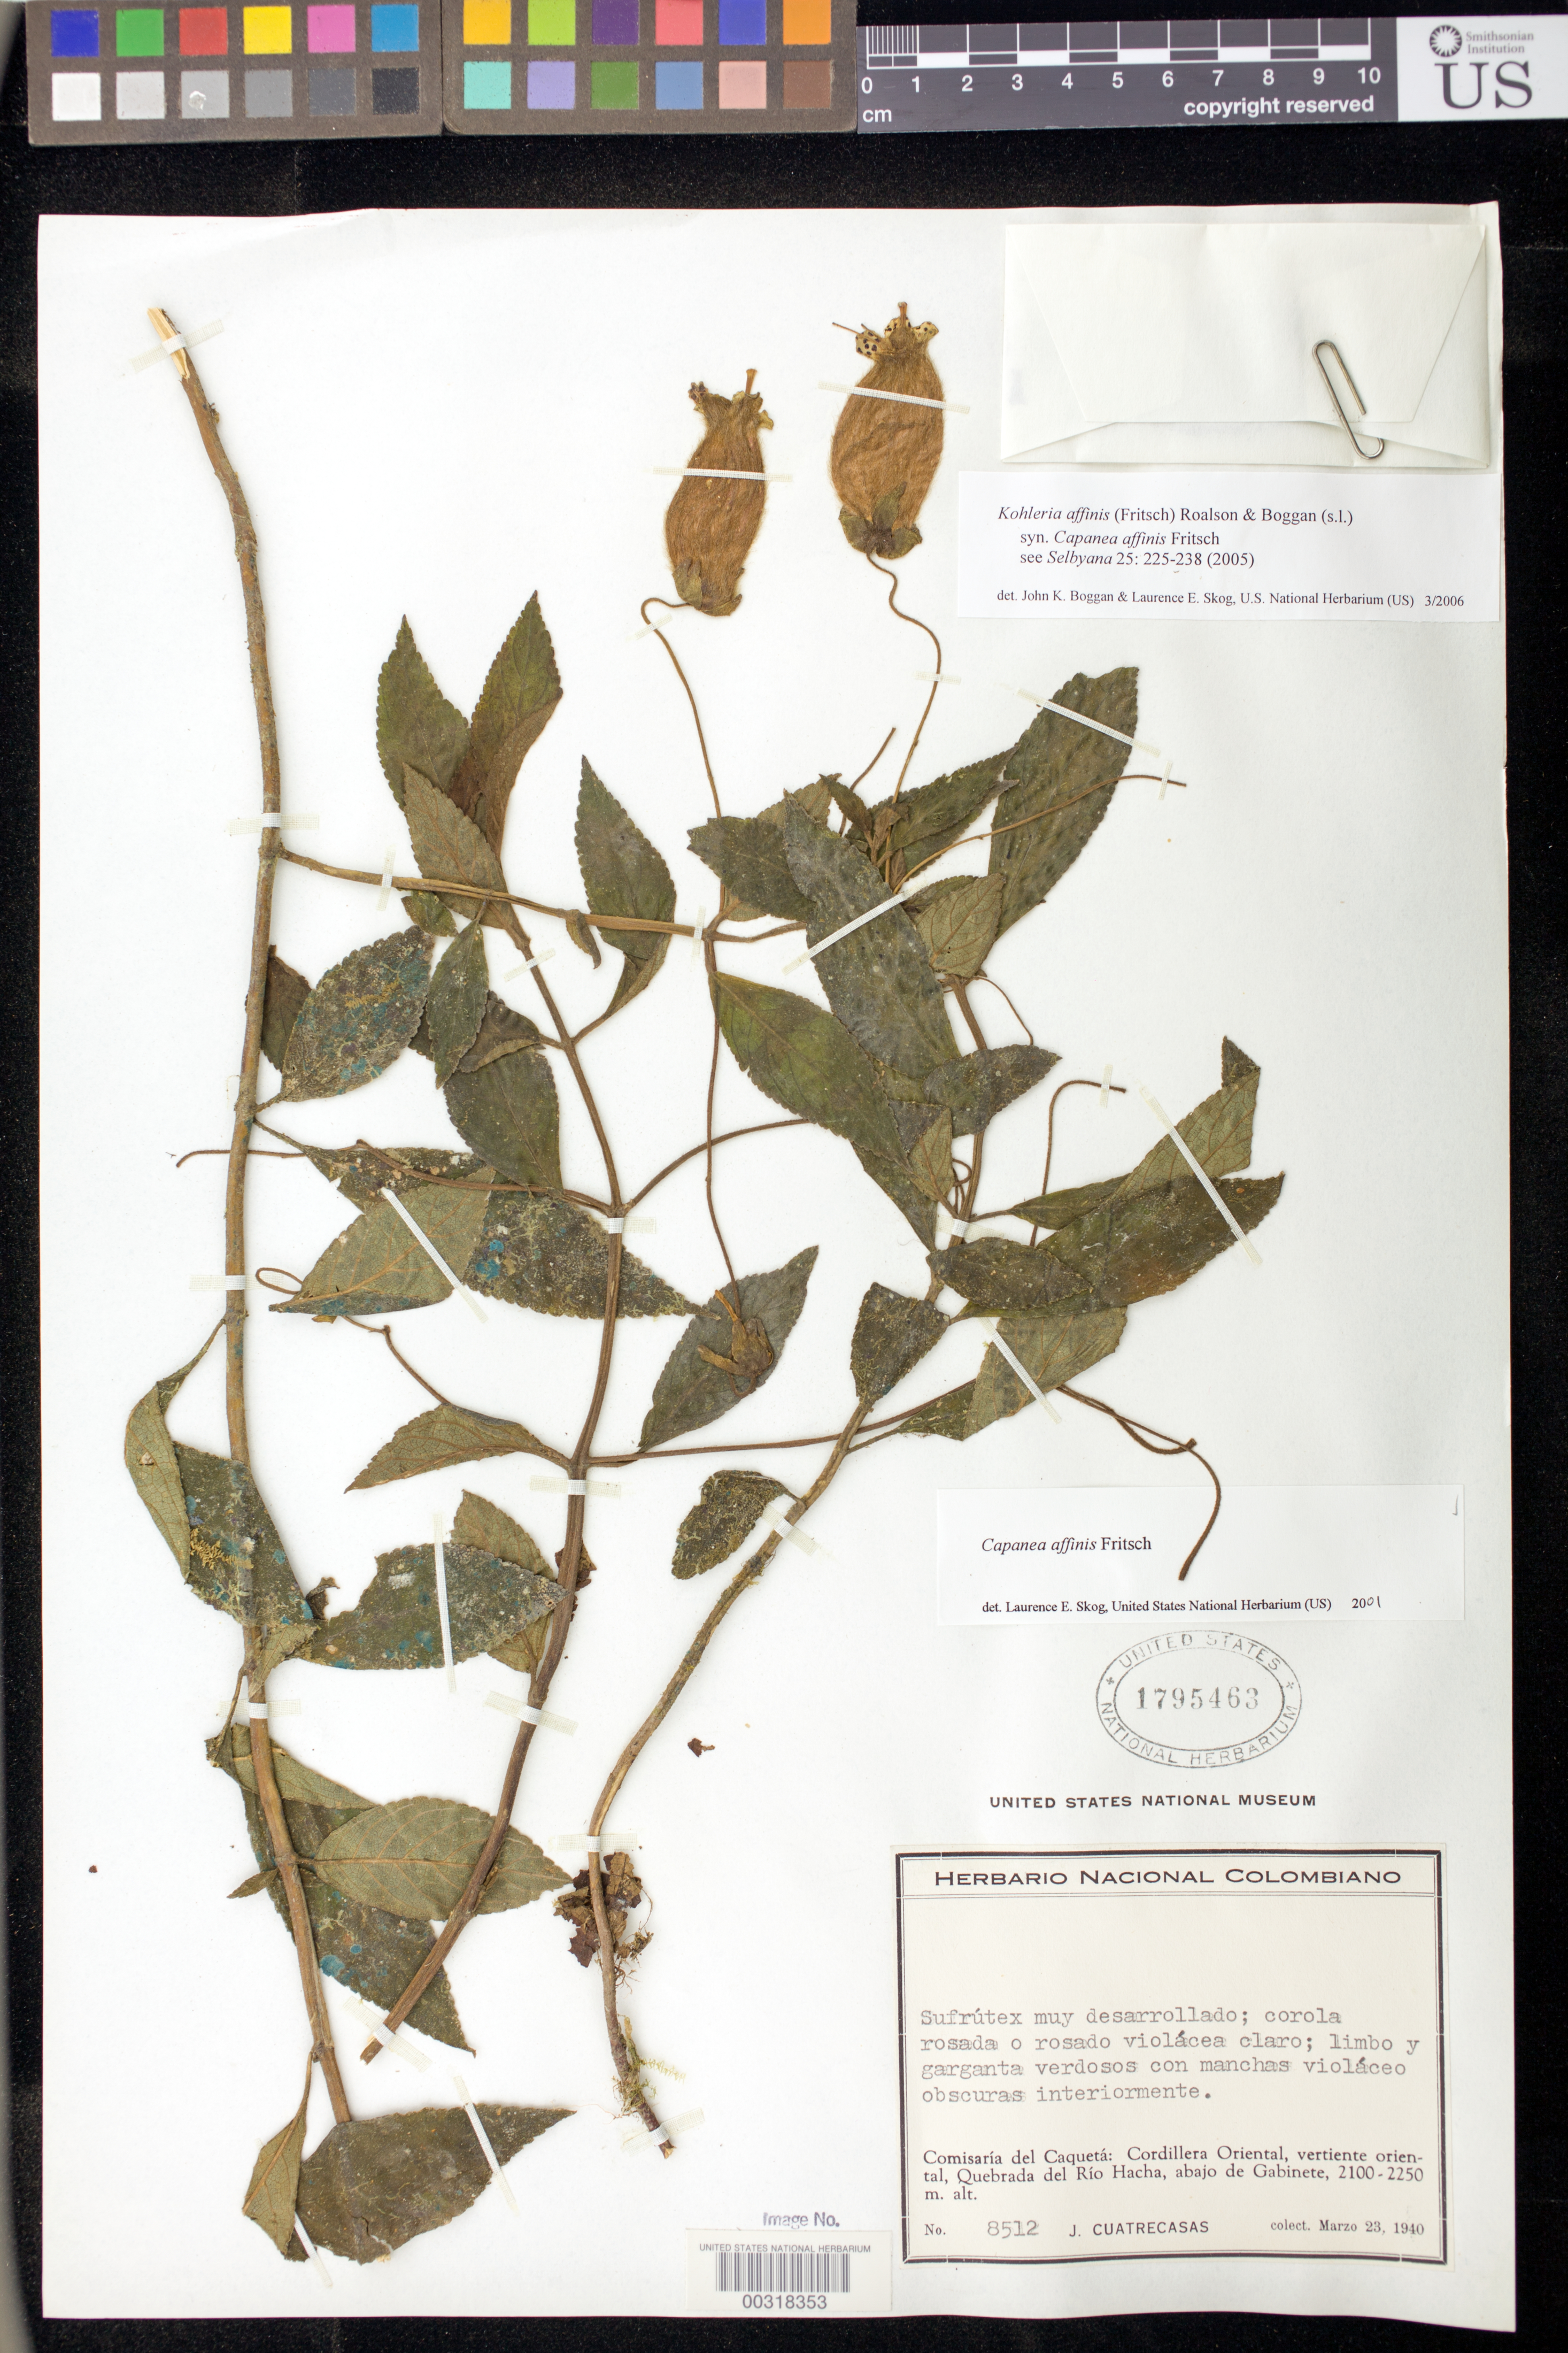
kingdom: Plantae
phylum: Tracheophyta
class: Magnoliopsida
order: Lamiales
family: Gesneriaceae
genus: Kohleria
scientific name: Kohleria affinis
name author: (Fritsch) Roalson & Boggan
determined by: Boggan, J. K.; Skog, L. E.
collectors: J. Cuatrecasas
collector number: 8512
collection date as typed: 23 Mar 1940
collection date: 1940-03-23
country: Colombia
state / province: Caquetá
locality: Cordillera Oriental, vertiente oriental, Quebrada del Río Hacha, abajo de Gabinete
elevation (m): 2100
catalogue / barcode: US 1795463